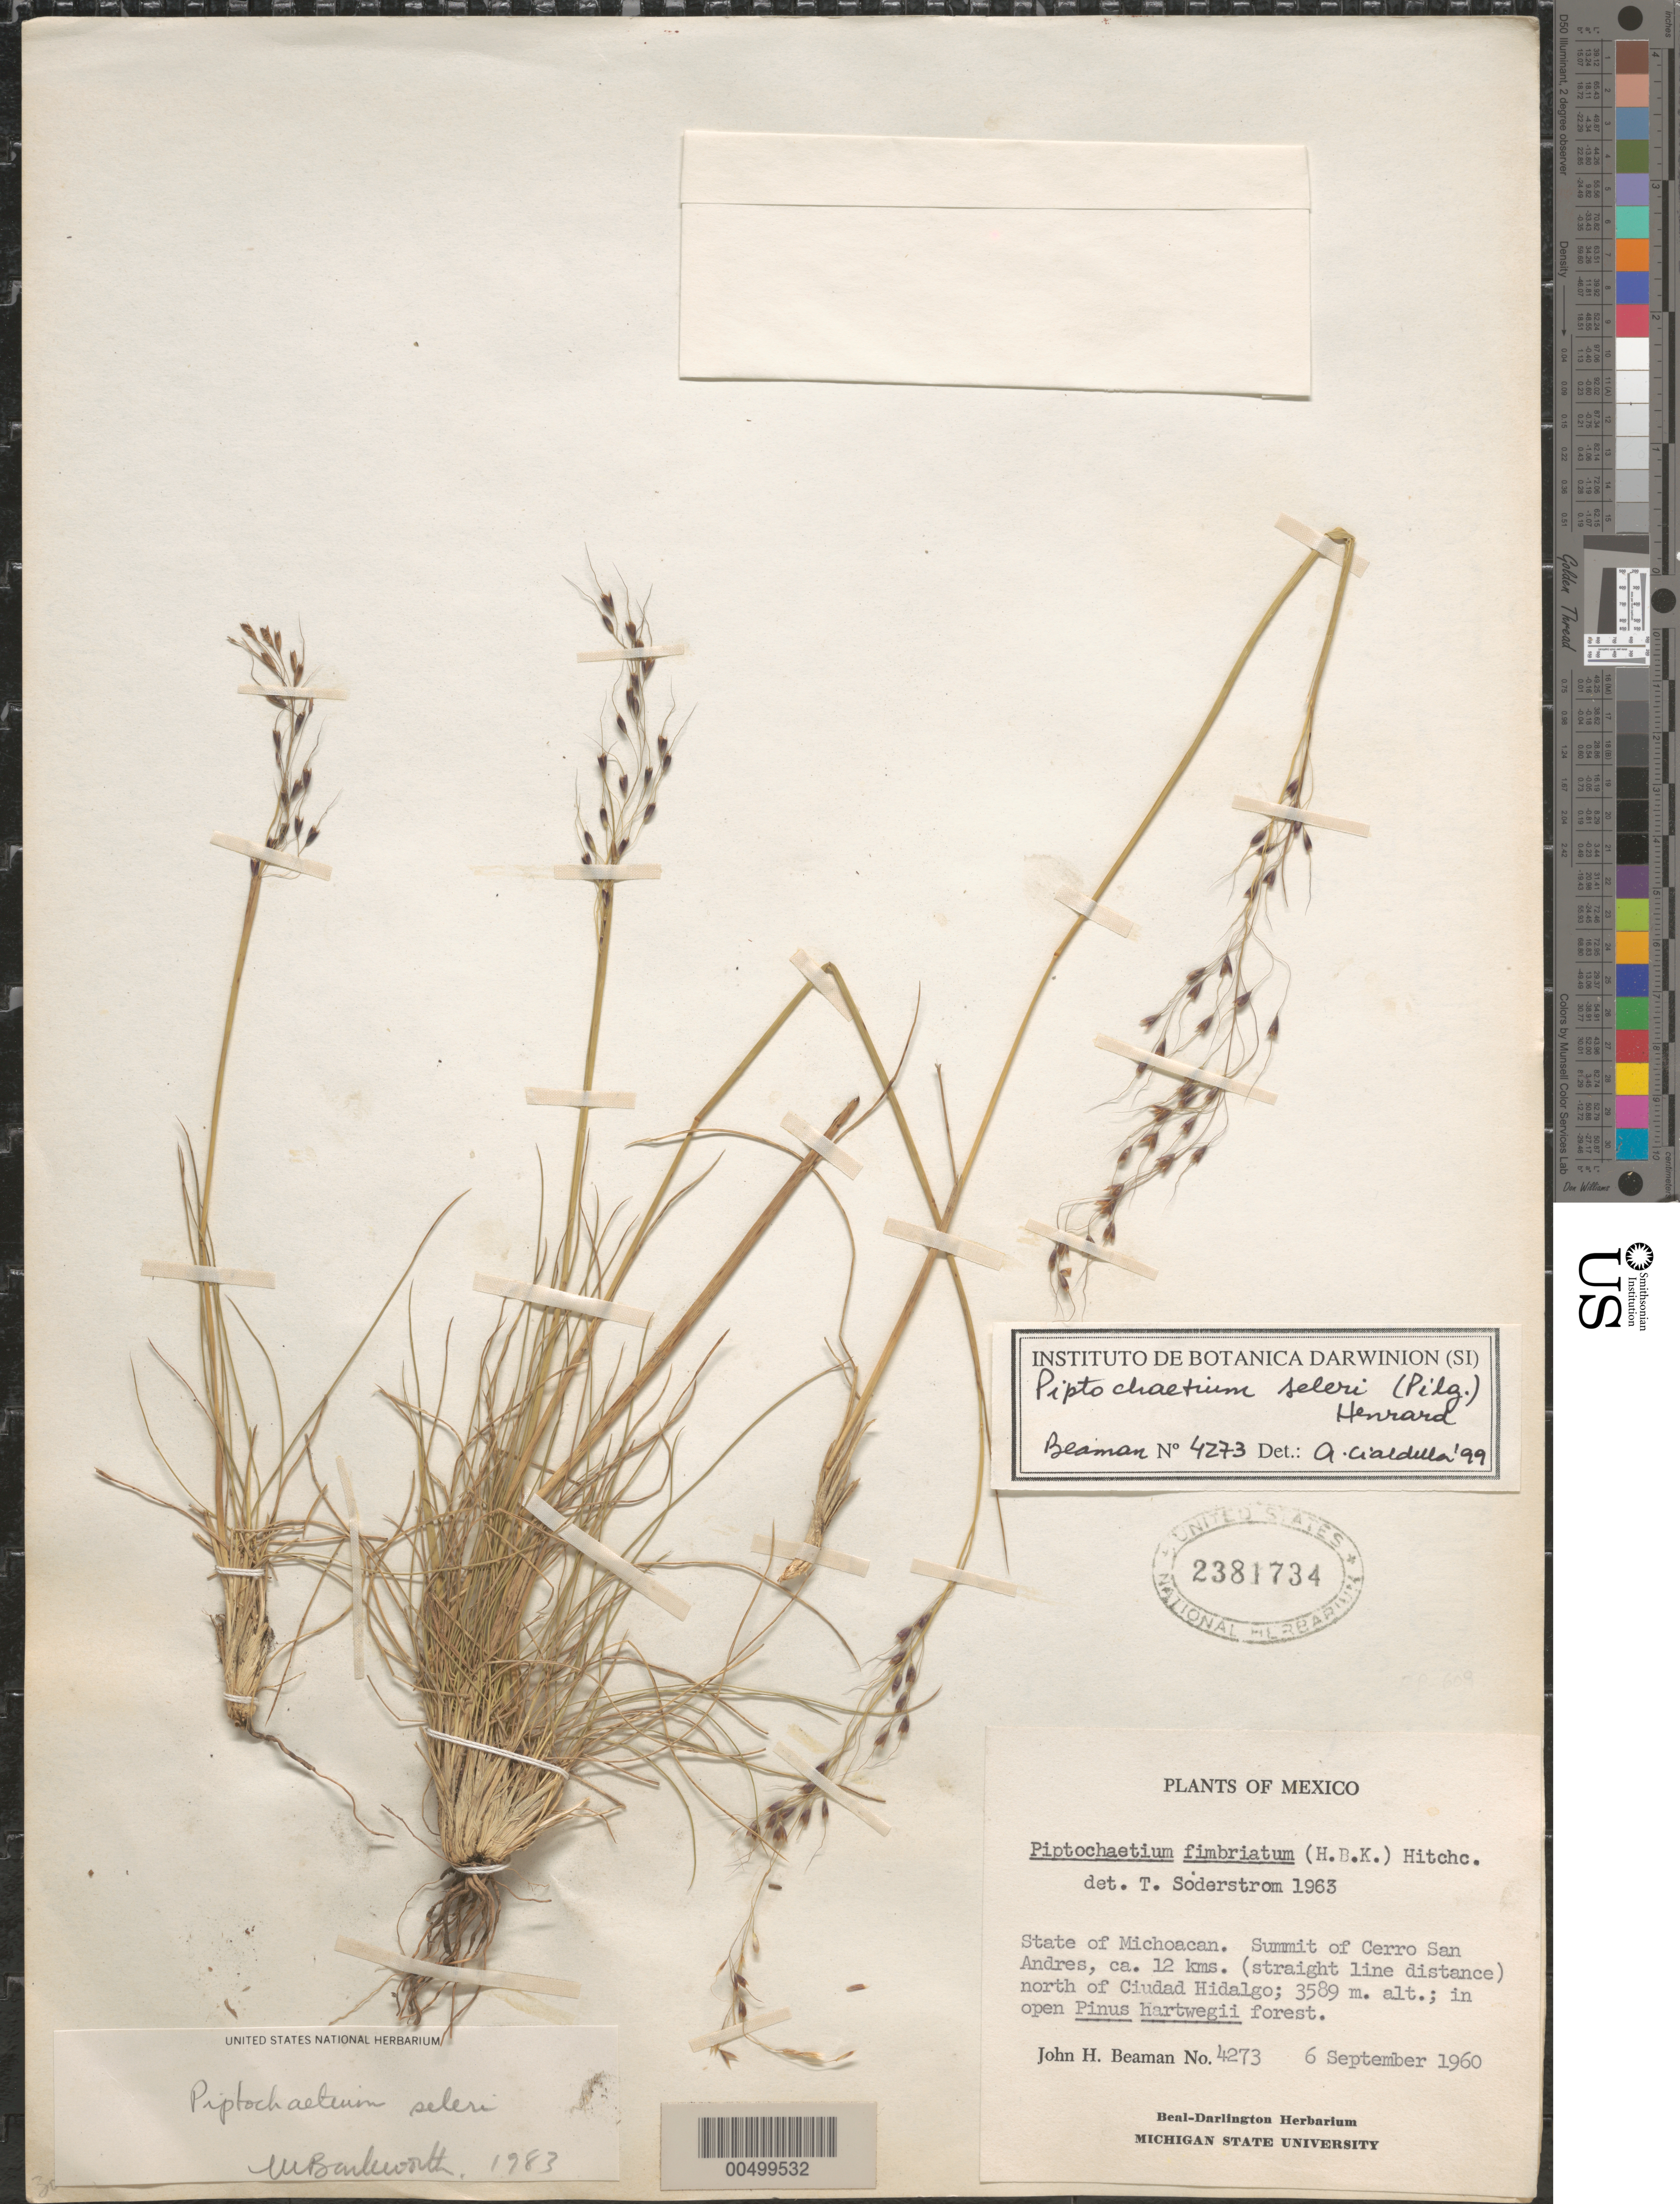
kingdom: Plantae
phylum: Tracheophyta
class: Liliopsida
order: Poales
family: Poaceae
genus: Piptochaetium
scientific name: Piptochaetium seleri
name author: (Pilg.) Henr.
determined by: Barkworth, M. E.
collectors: J. H. Beaman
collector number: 4273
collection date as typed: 6 Sep 1960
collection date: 1960-09-06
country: Mexico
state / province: Michoacán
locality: Summit of Cerro San Andres, ca 12 km (straight line distance) N of Ciudad Hidalgo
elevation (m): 3589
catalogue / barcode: US 2381734